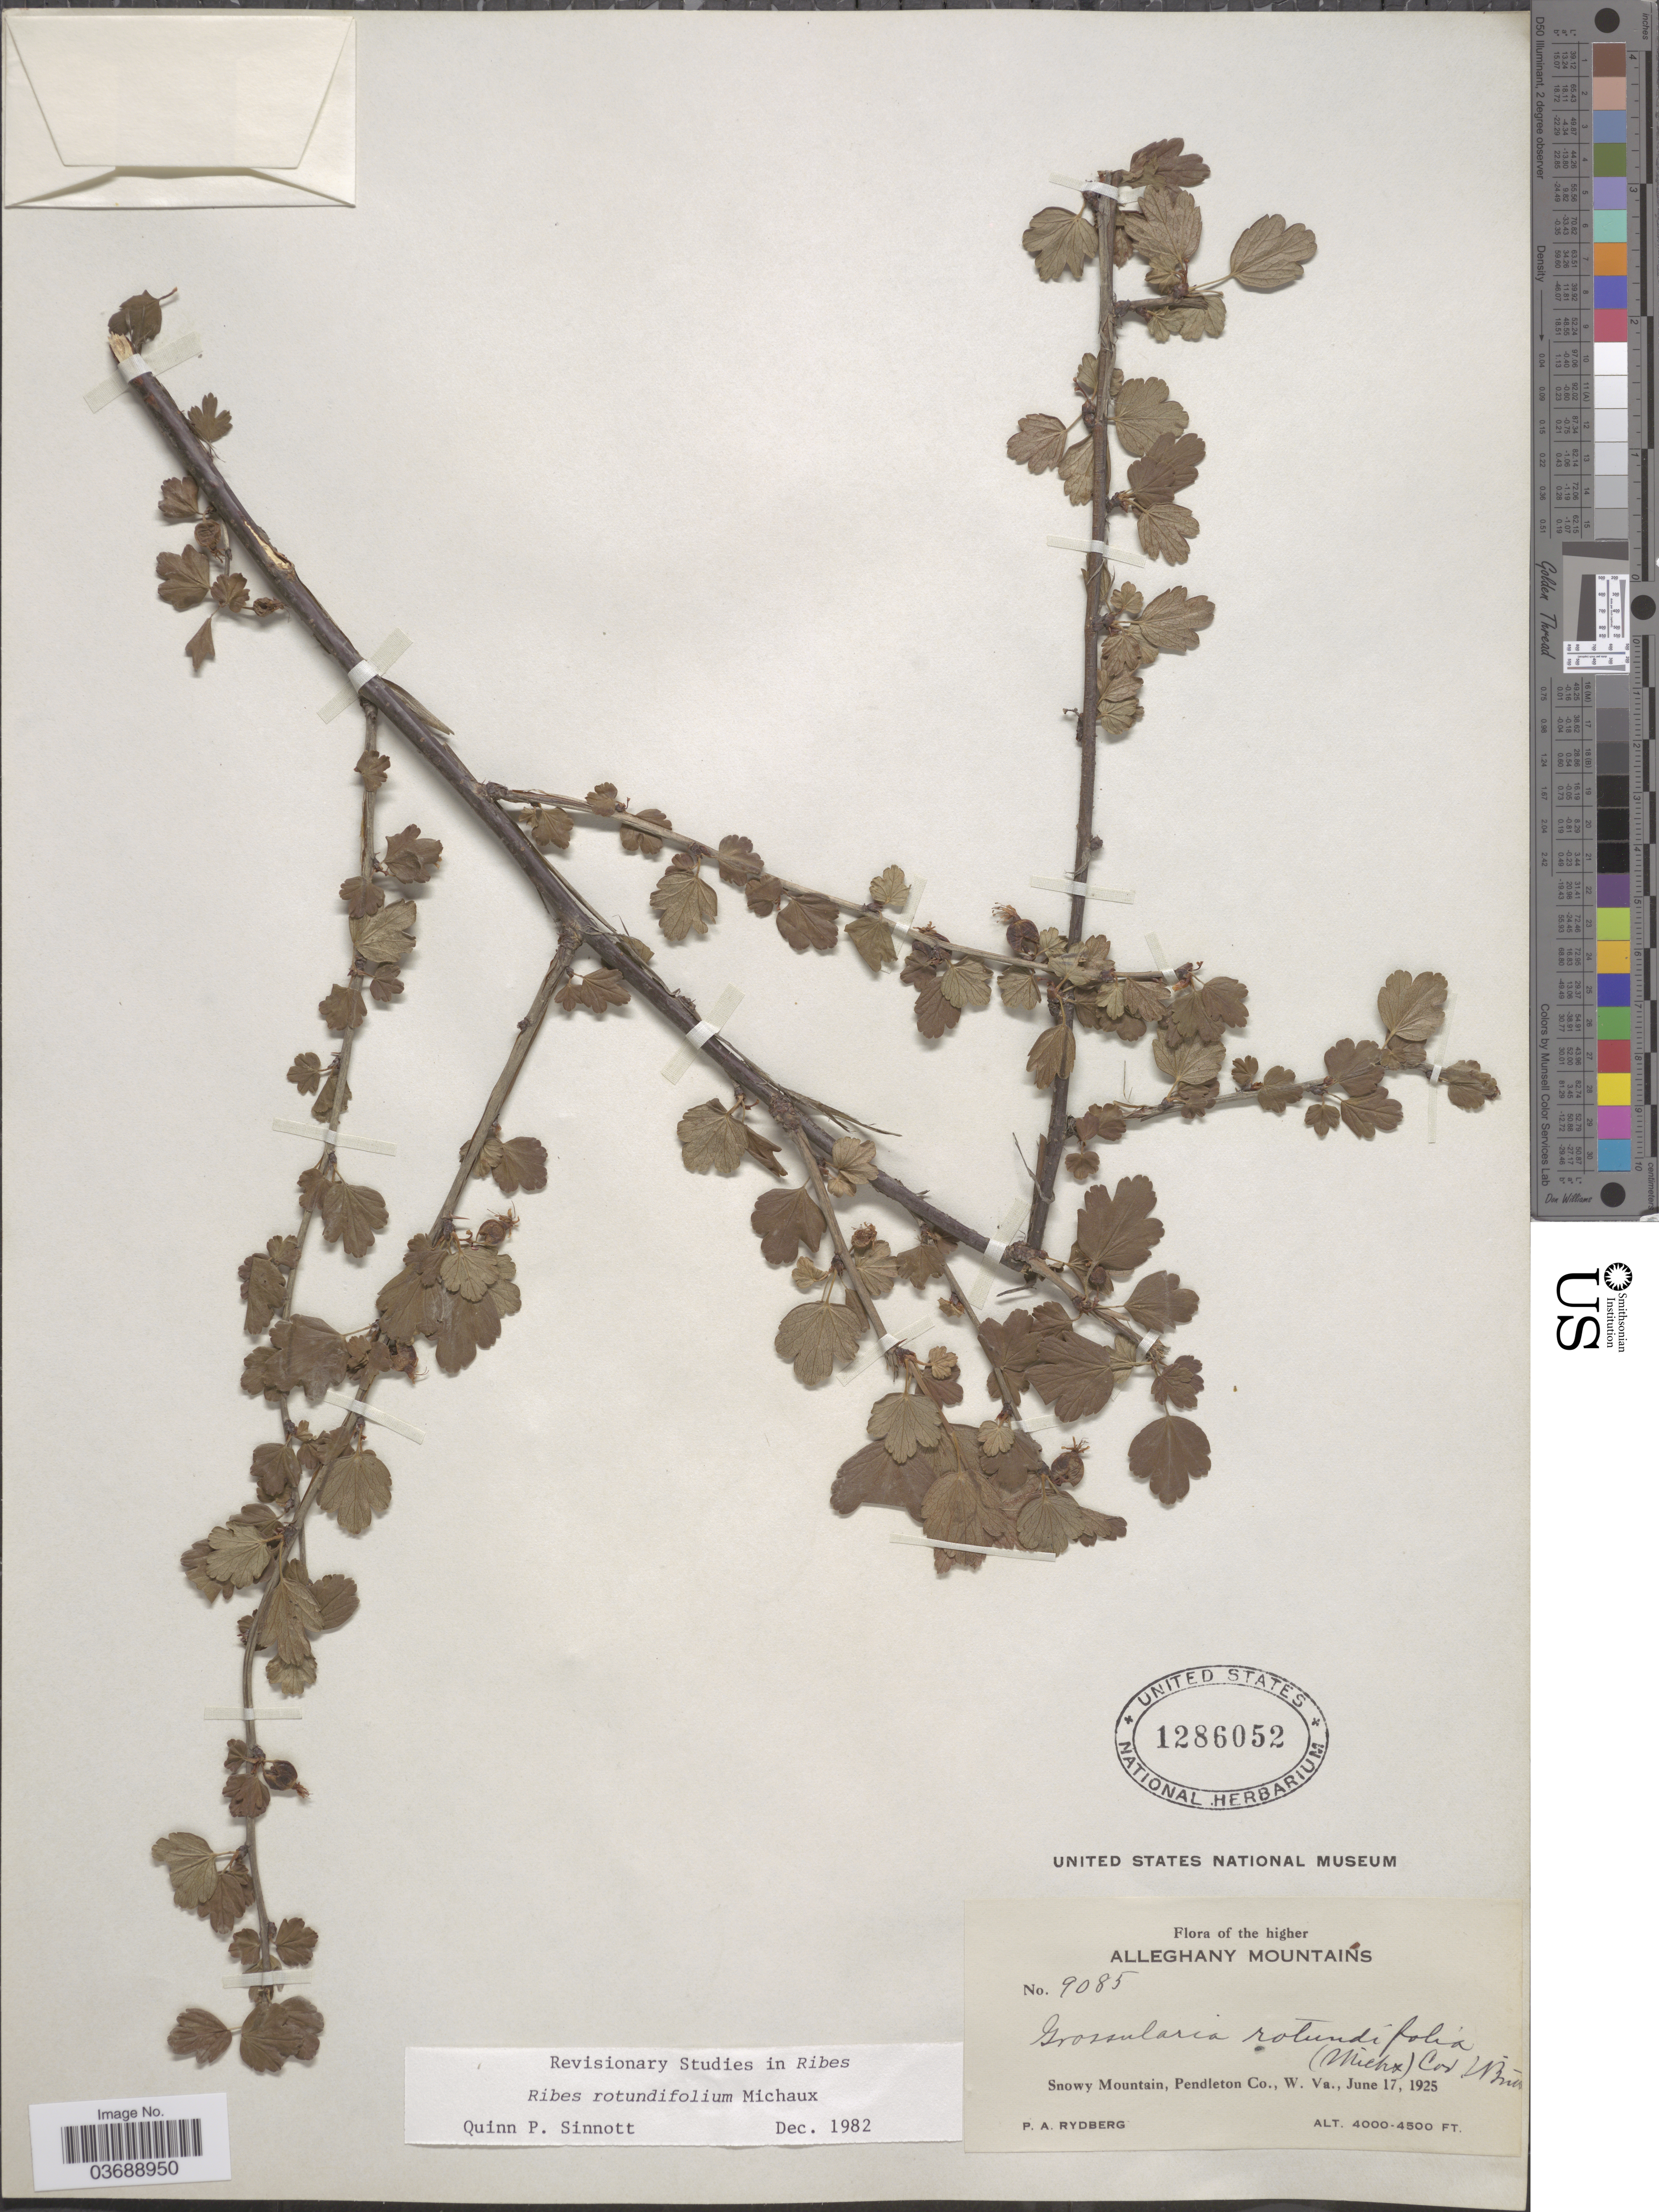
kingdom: Plantae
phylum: Tracheophyta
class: Magnoliopsida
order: Saxifragales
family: Grossulariaceae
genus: Ribes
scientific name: Ribes rotundifolium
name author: Michx.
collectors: P. A. Rydberg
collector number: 9085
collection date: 1925-06-17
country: United States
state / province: West Virginia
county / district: Pendleton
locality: The higher Alleghany Mountains. Snowy Mountain, Pendleton Co.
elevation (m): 1219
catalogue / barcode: US 1286052